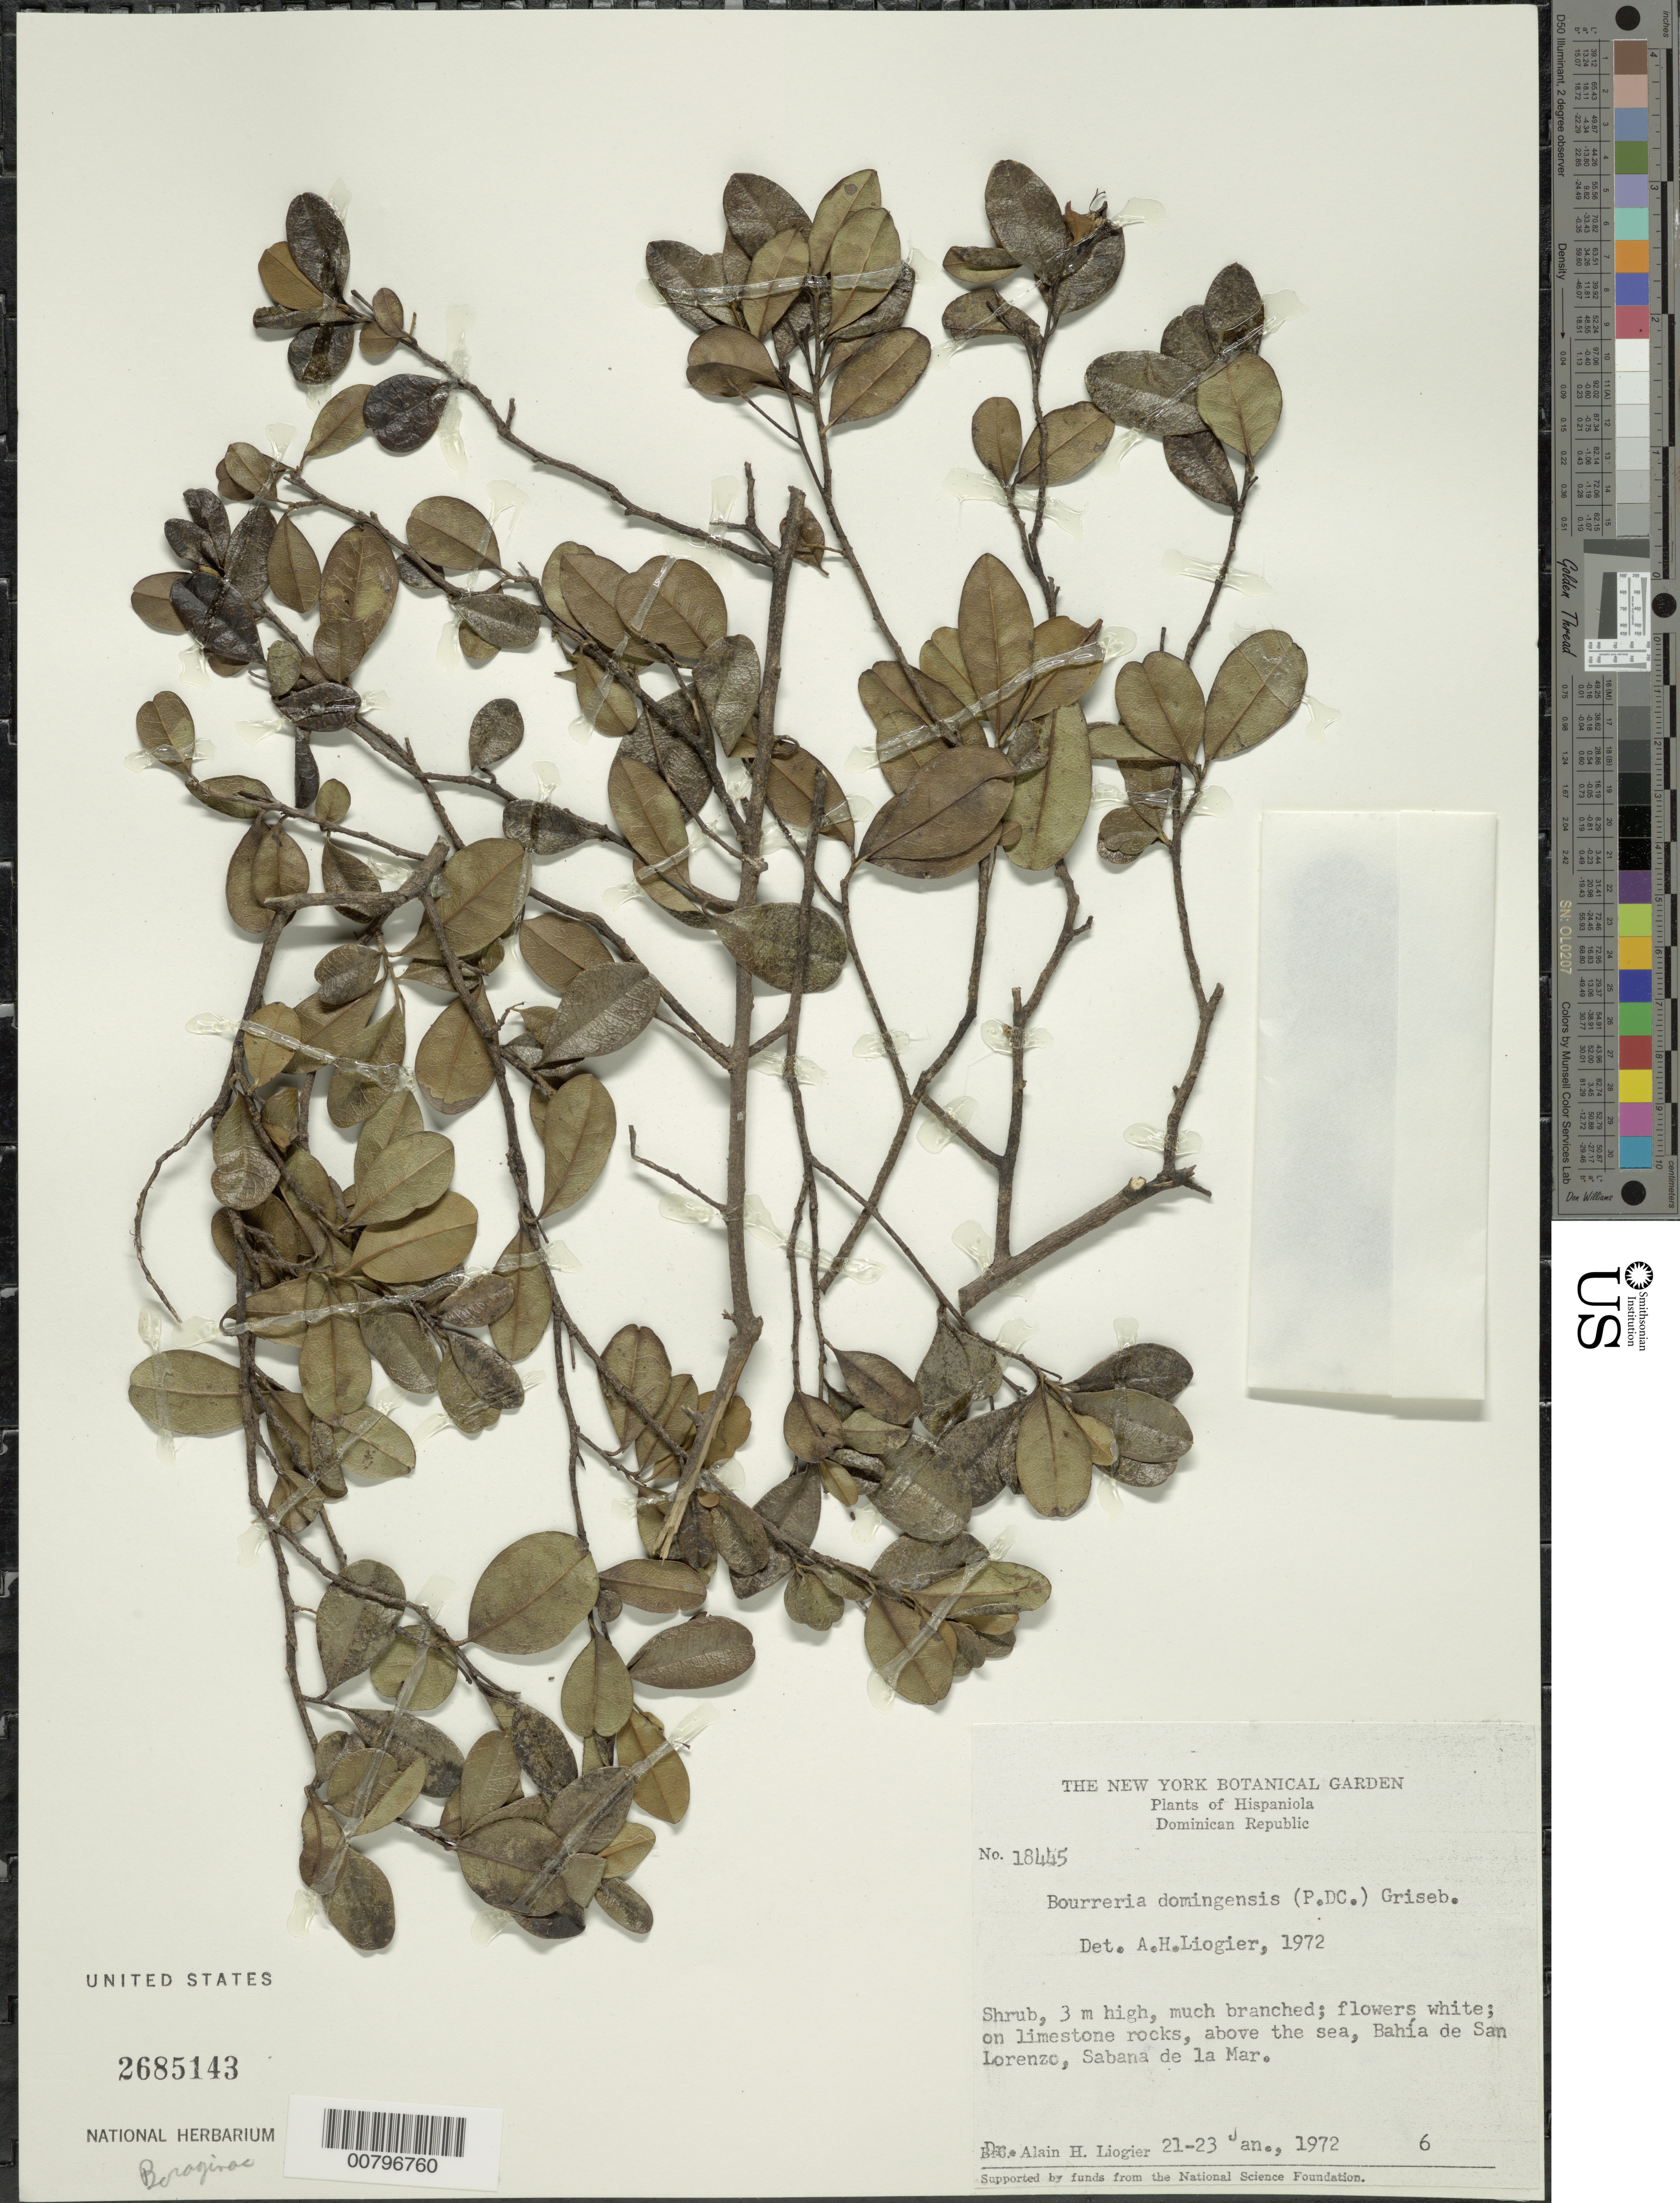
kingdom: Plantae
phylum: Tracheophyta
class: Magnoliopsida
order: Boraginales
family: Ehretiaceae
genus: Bourreria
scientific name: Bourreria domingensis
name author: (DC.) Griseb.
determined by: Liogier, Alain H.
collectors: A. H. Liogier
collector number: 18445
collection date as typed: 21 Jan 1972 to 23 Jan 1972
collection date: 1972-01-21/1972-01-23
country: Dominican Republic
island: Hispaniola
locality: Sabana de la mar, De San Lorenzo Bay; above the sea.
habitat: On limestone rocks.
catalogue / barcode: US 2685143